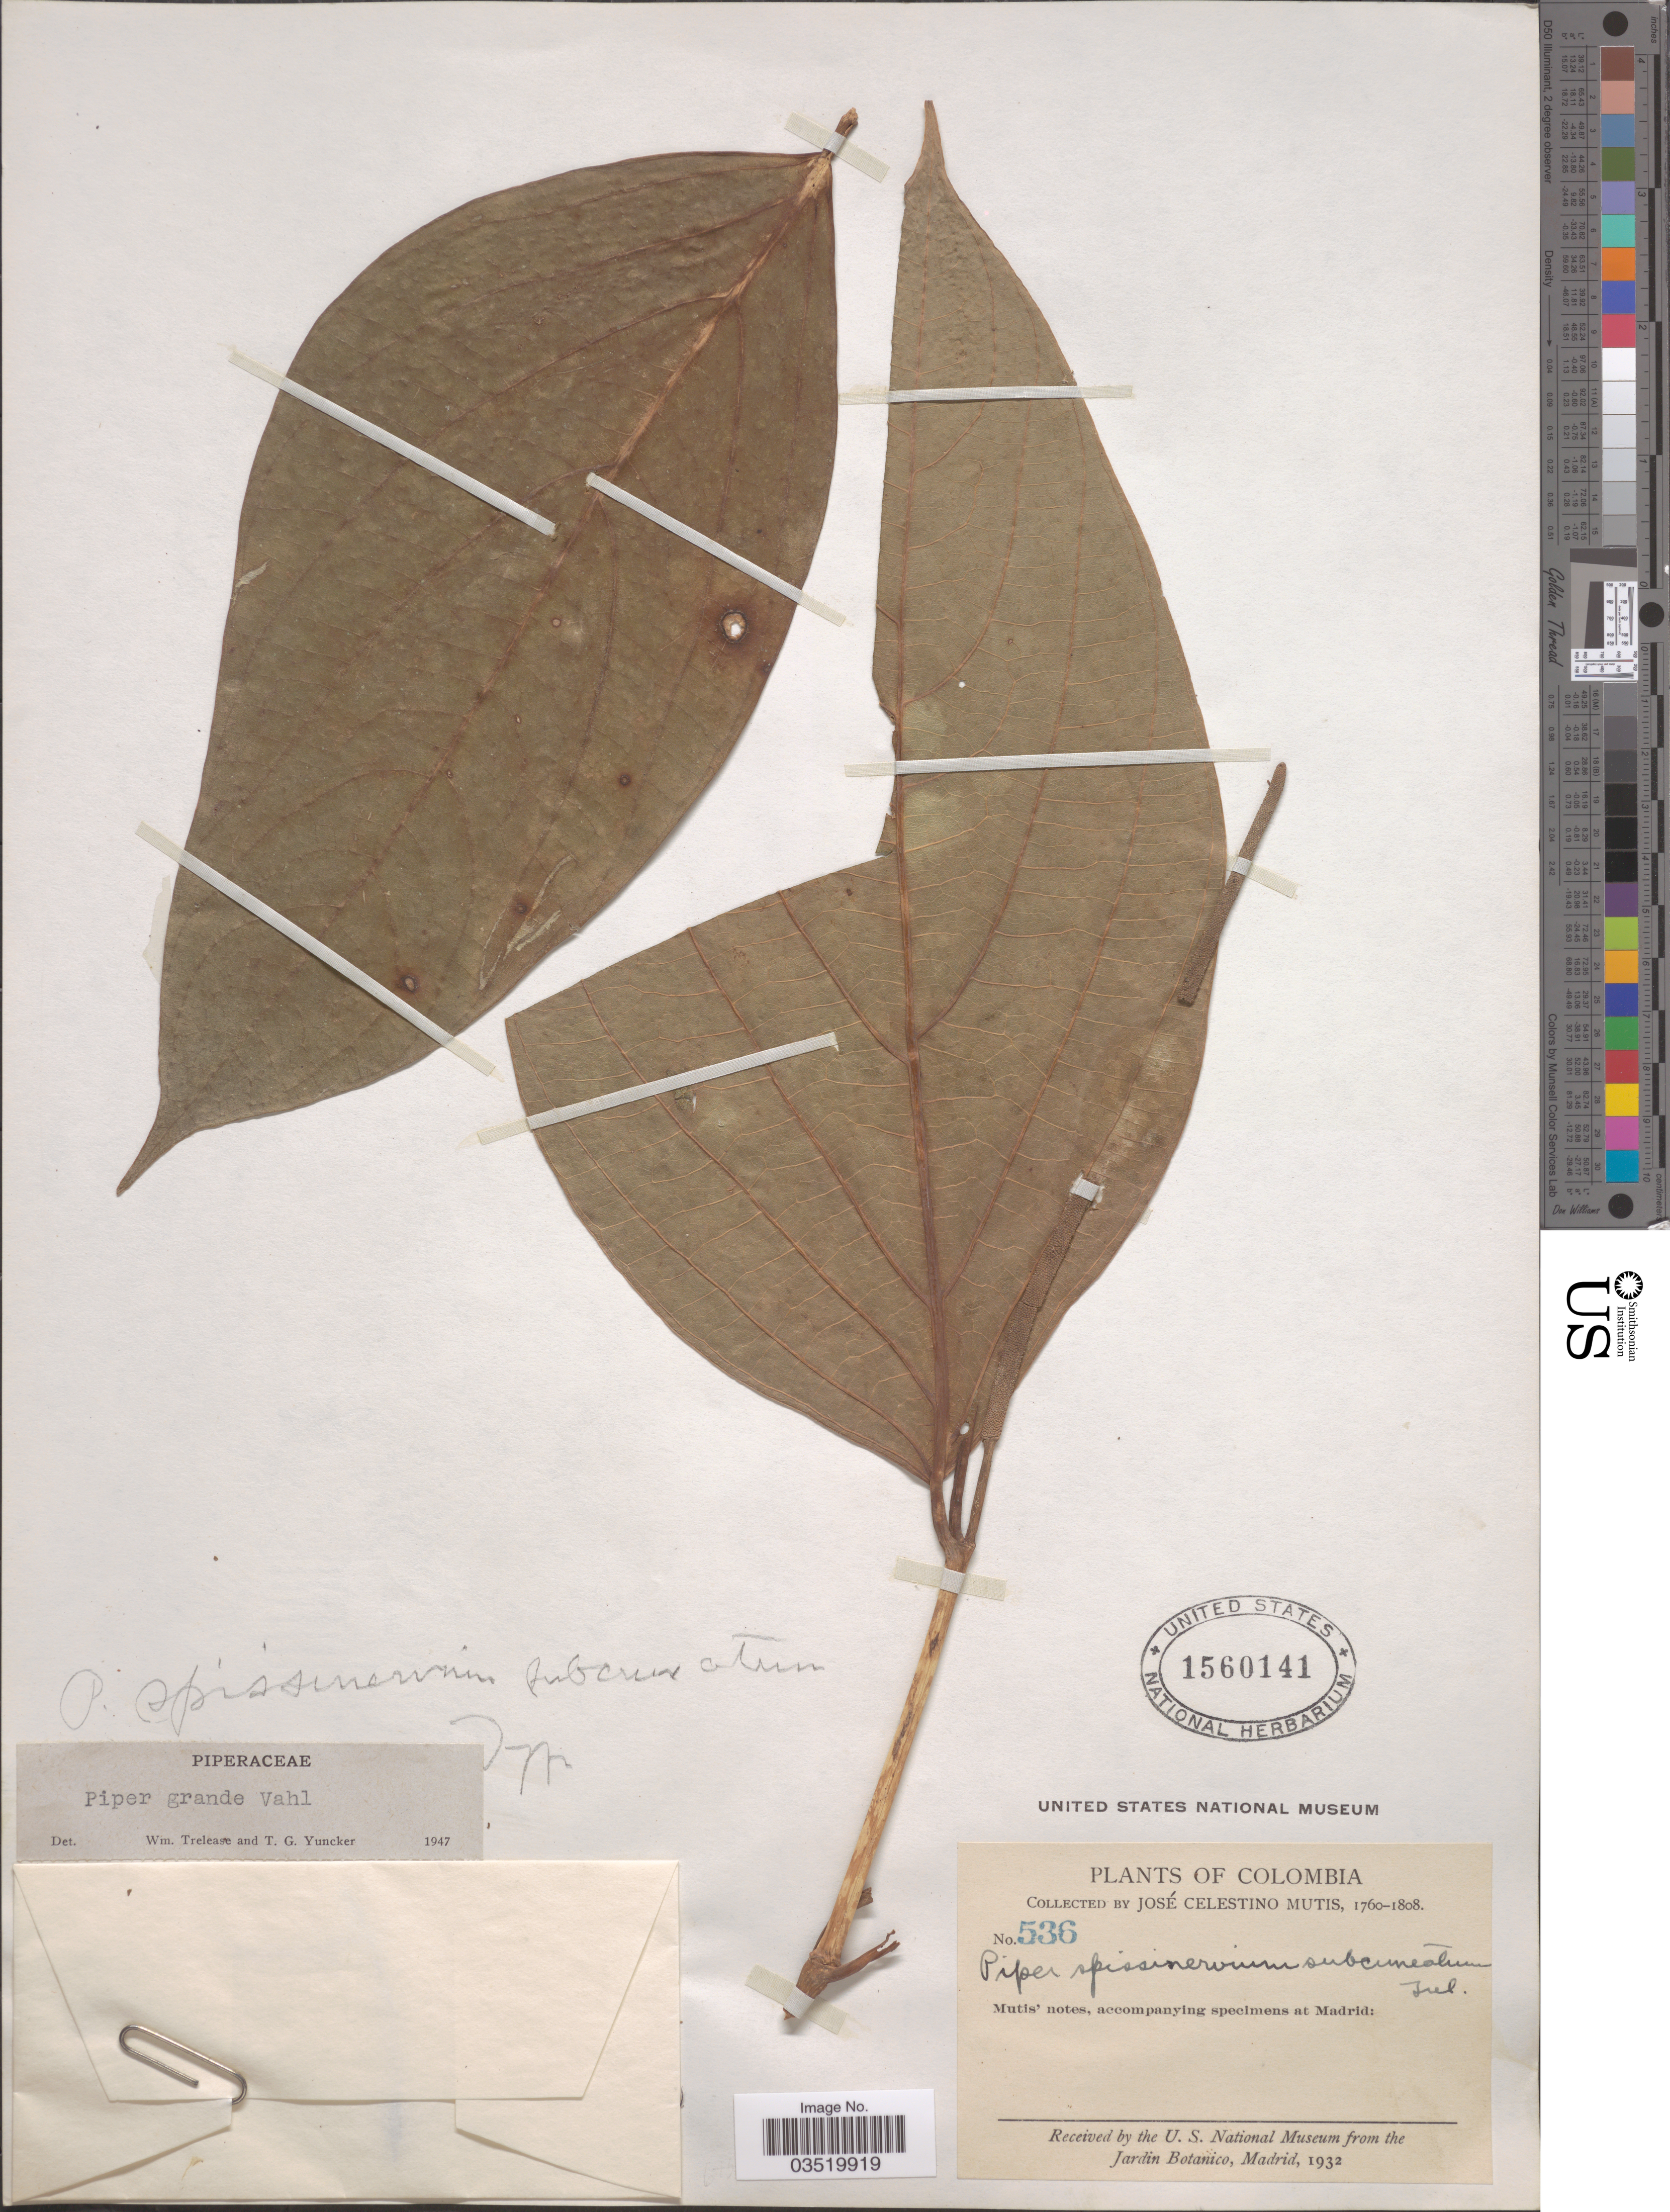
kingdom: Plantae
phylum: Tracheophyta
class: Magnoliopsida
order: Piperales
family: Piperaceae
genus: Piper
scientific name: Piper grande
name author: Vahl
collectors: J. C. B. Mutis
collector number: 536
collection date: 1760/1808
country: Colombia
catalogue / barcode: US 1560141